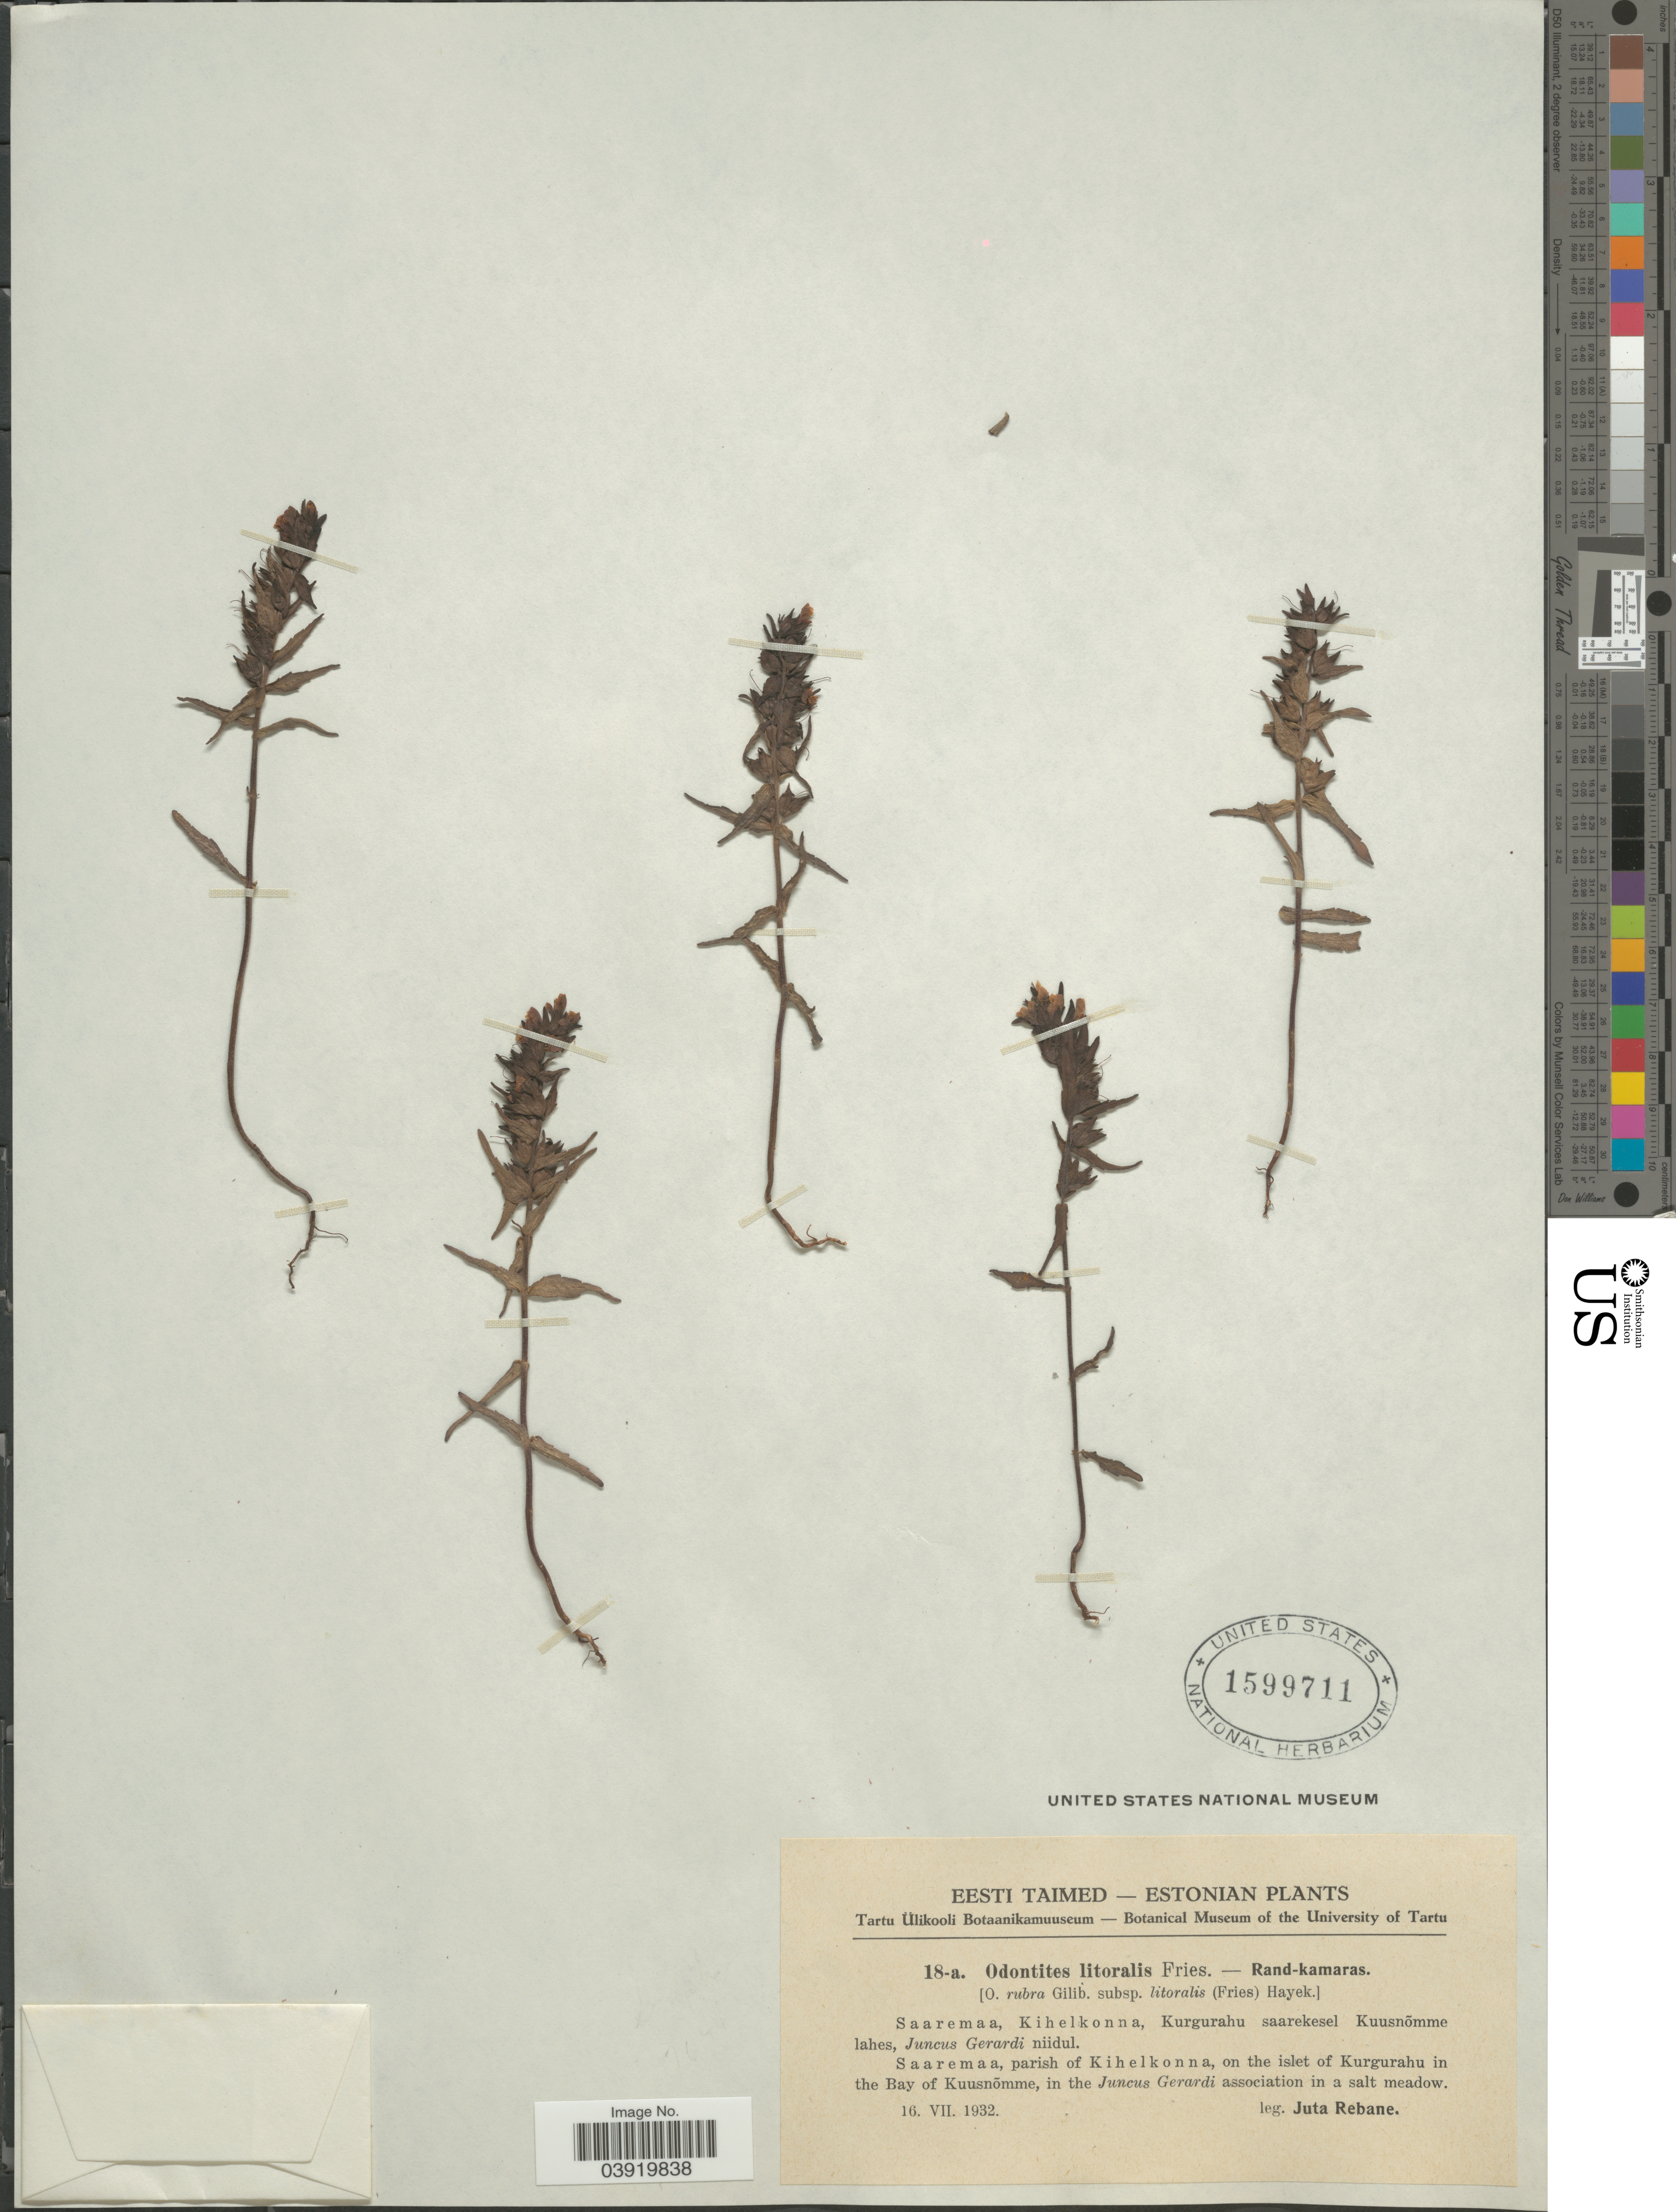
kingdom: Plantae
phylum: Tracheophyta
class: Magnoliopsida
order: Lamiales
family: Orobanchaceae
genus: Odontites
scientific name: Odontites litoralis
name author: Fr. a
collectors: J. Rebane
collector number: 18-a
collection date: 1932-07-16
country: Estonia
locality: Saaremaa, parish of Kihelkonna, on the islet of Kurgurahu in the Bay of Kuusnõmme.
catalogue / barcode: US 1599711